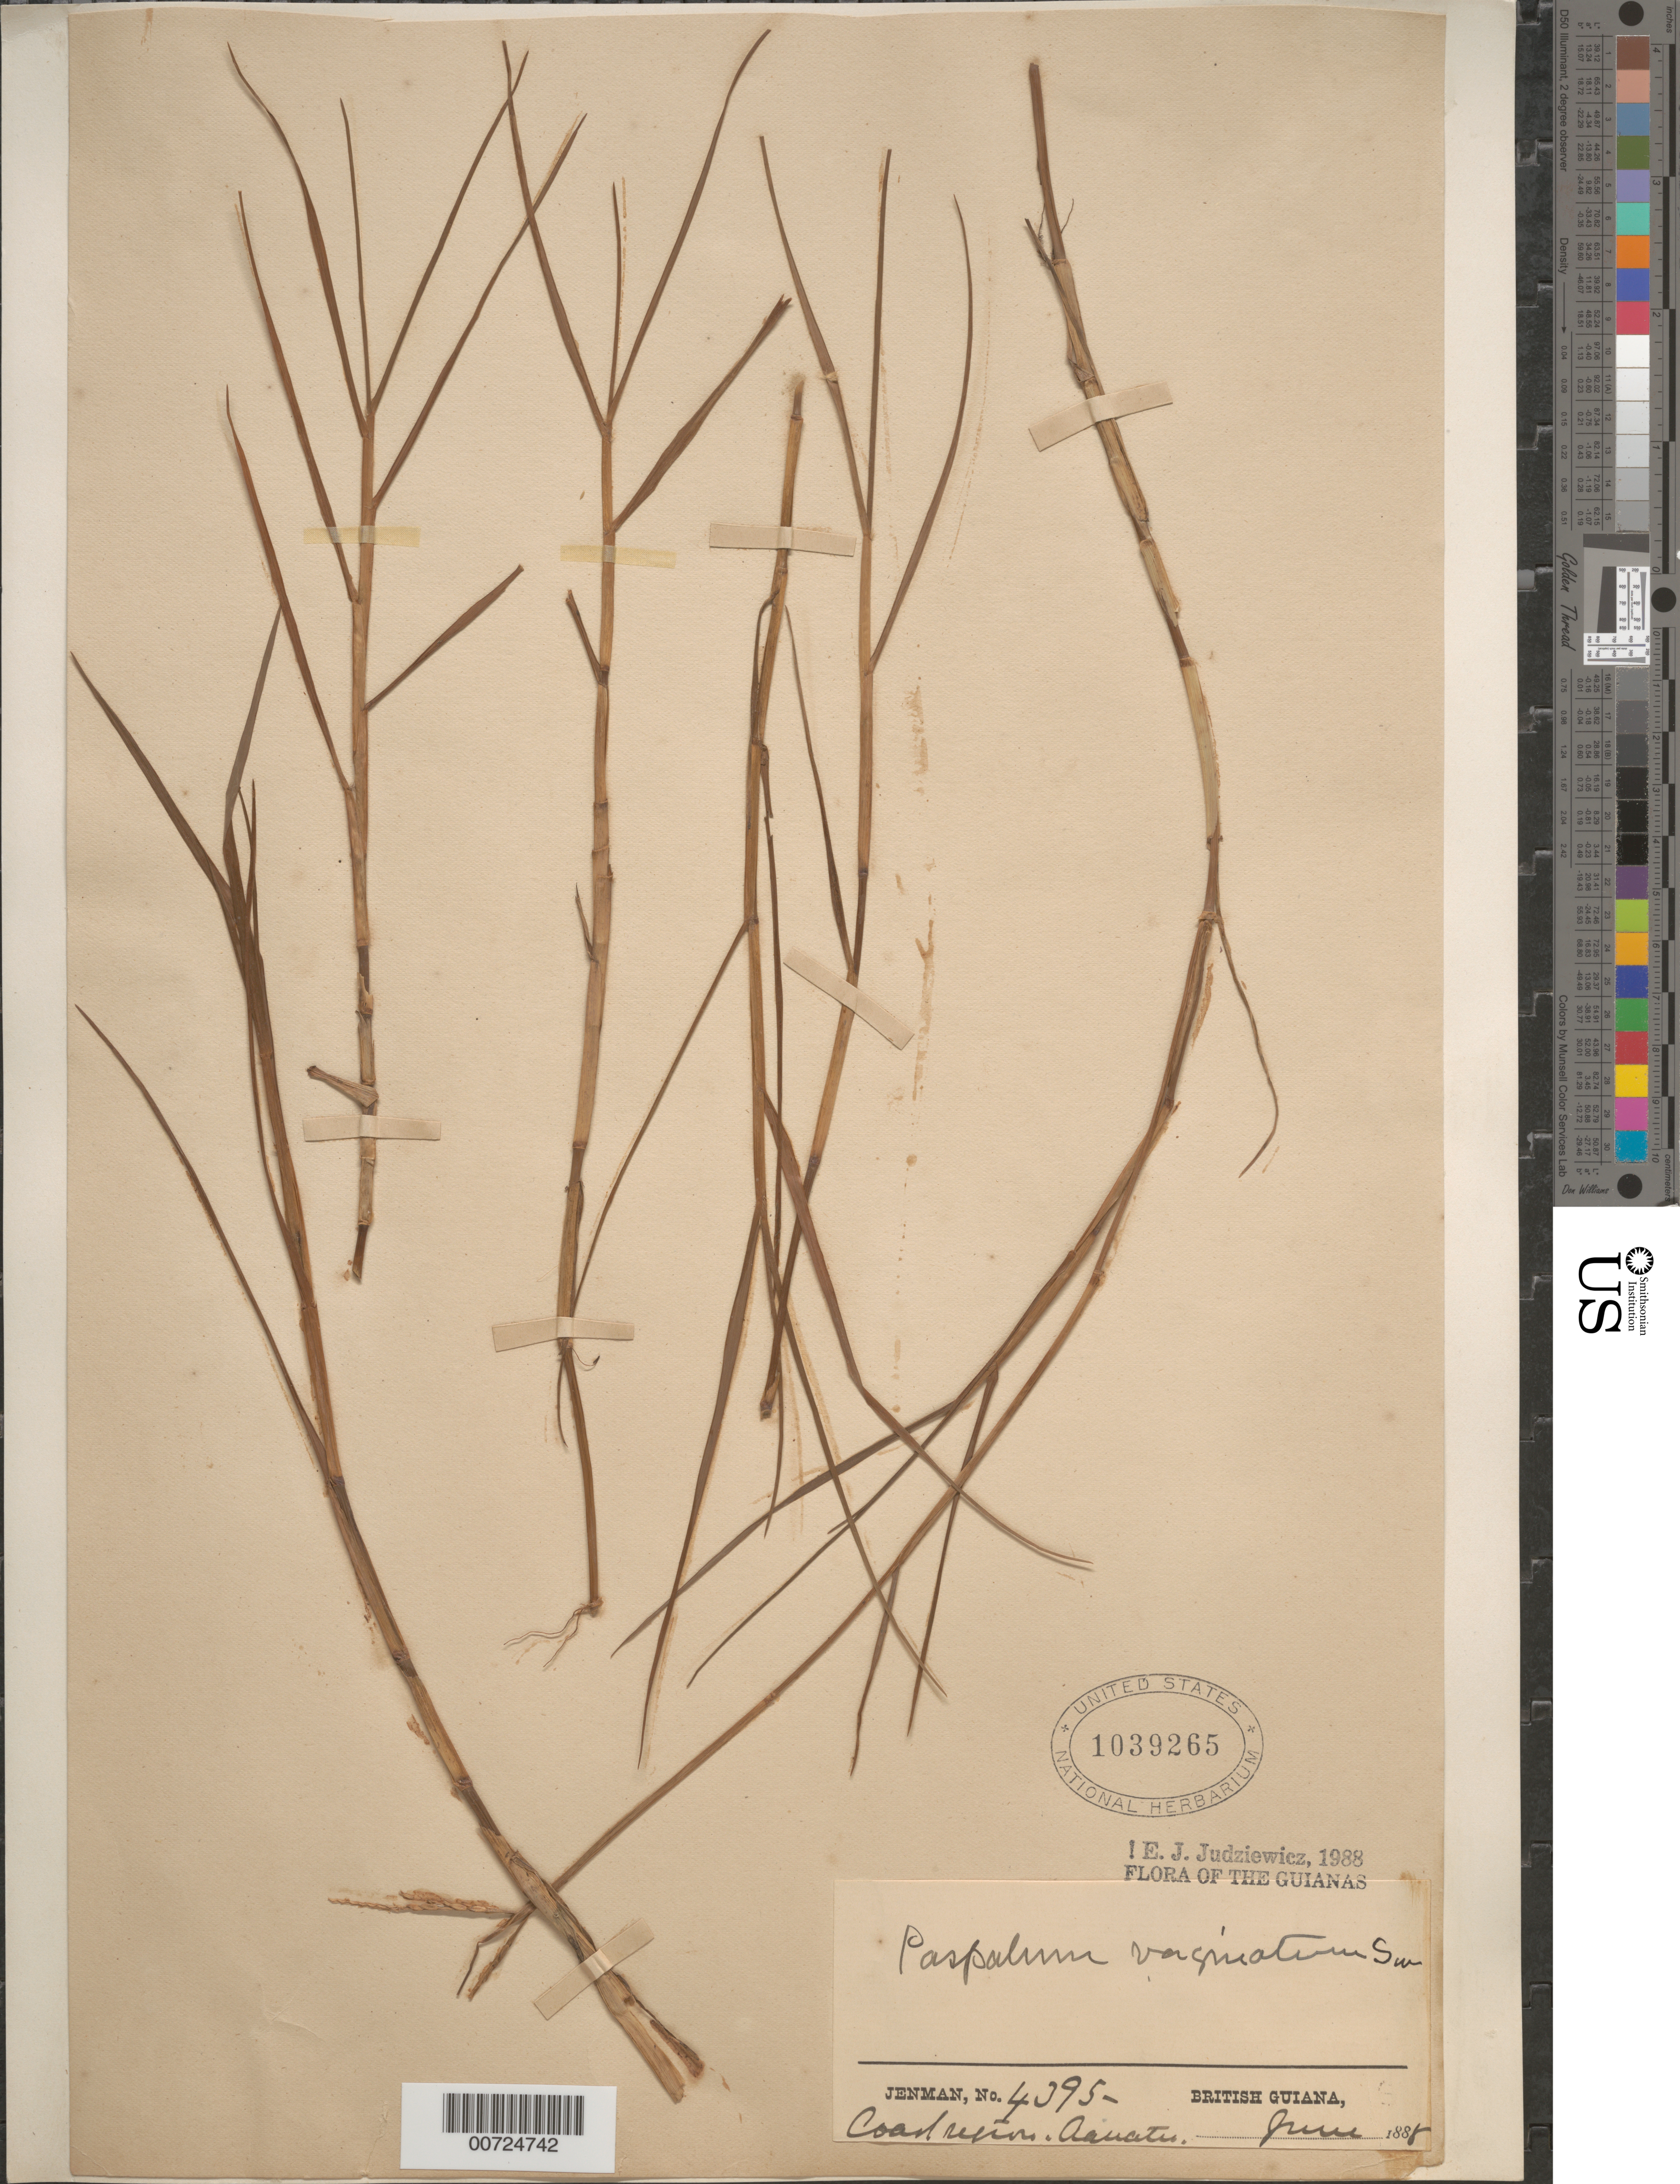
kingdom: Plantae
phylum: Tracheophyta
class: Liliopsida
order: Poales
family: Poaceae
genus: Paspalum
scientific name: Paspalum vaginatum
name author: Sw.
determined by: Judziewicz, E. J.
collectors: G. S. Jenman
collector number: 4395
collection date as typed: June 1888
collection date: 1888-06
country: Guyana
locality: Coast Region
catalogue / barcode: US 1039265